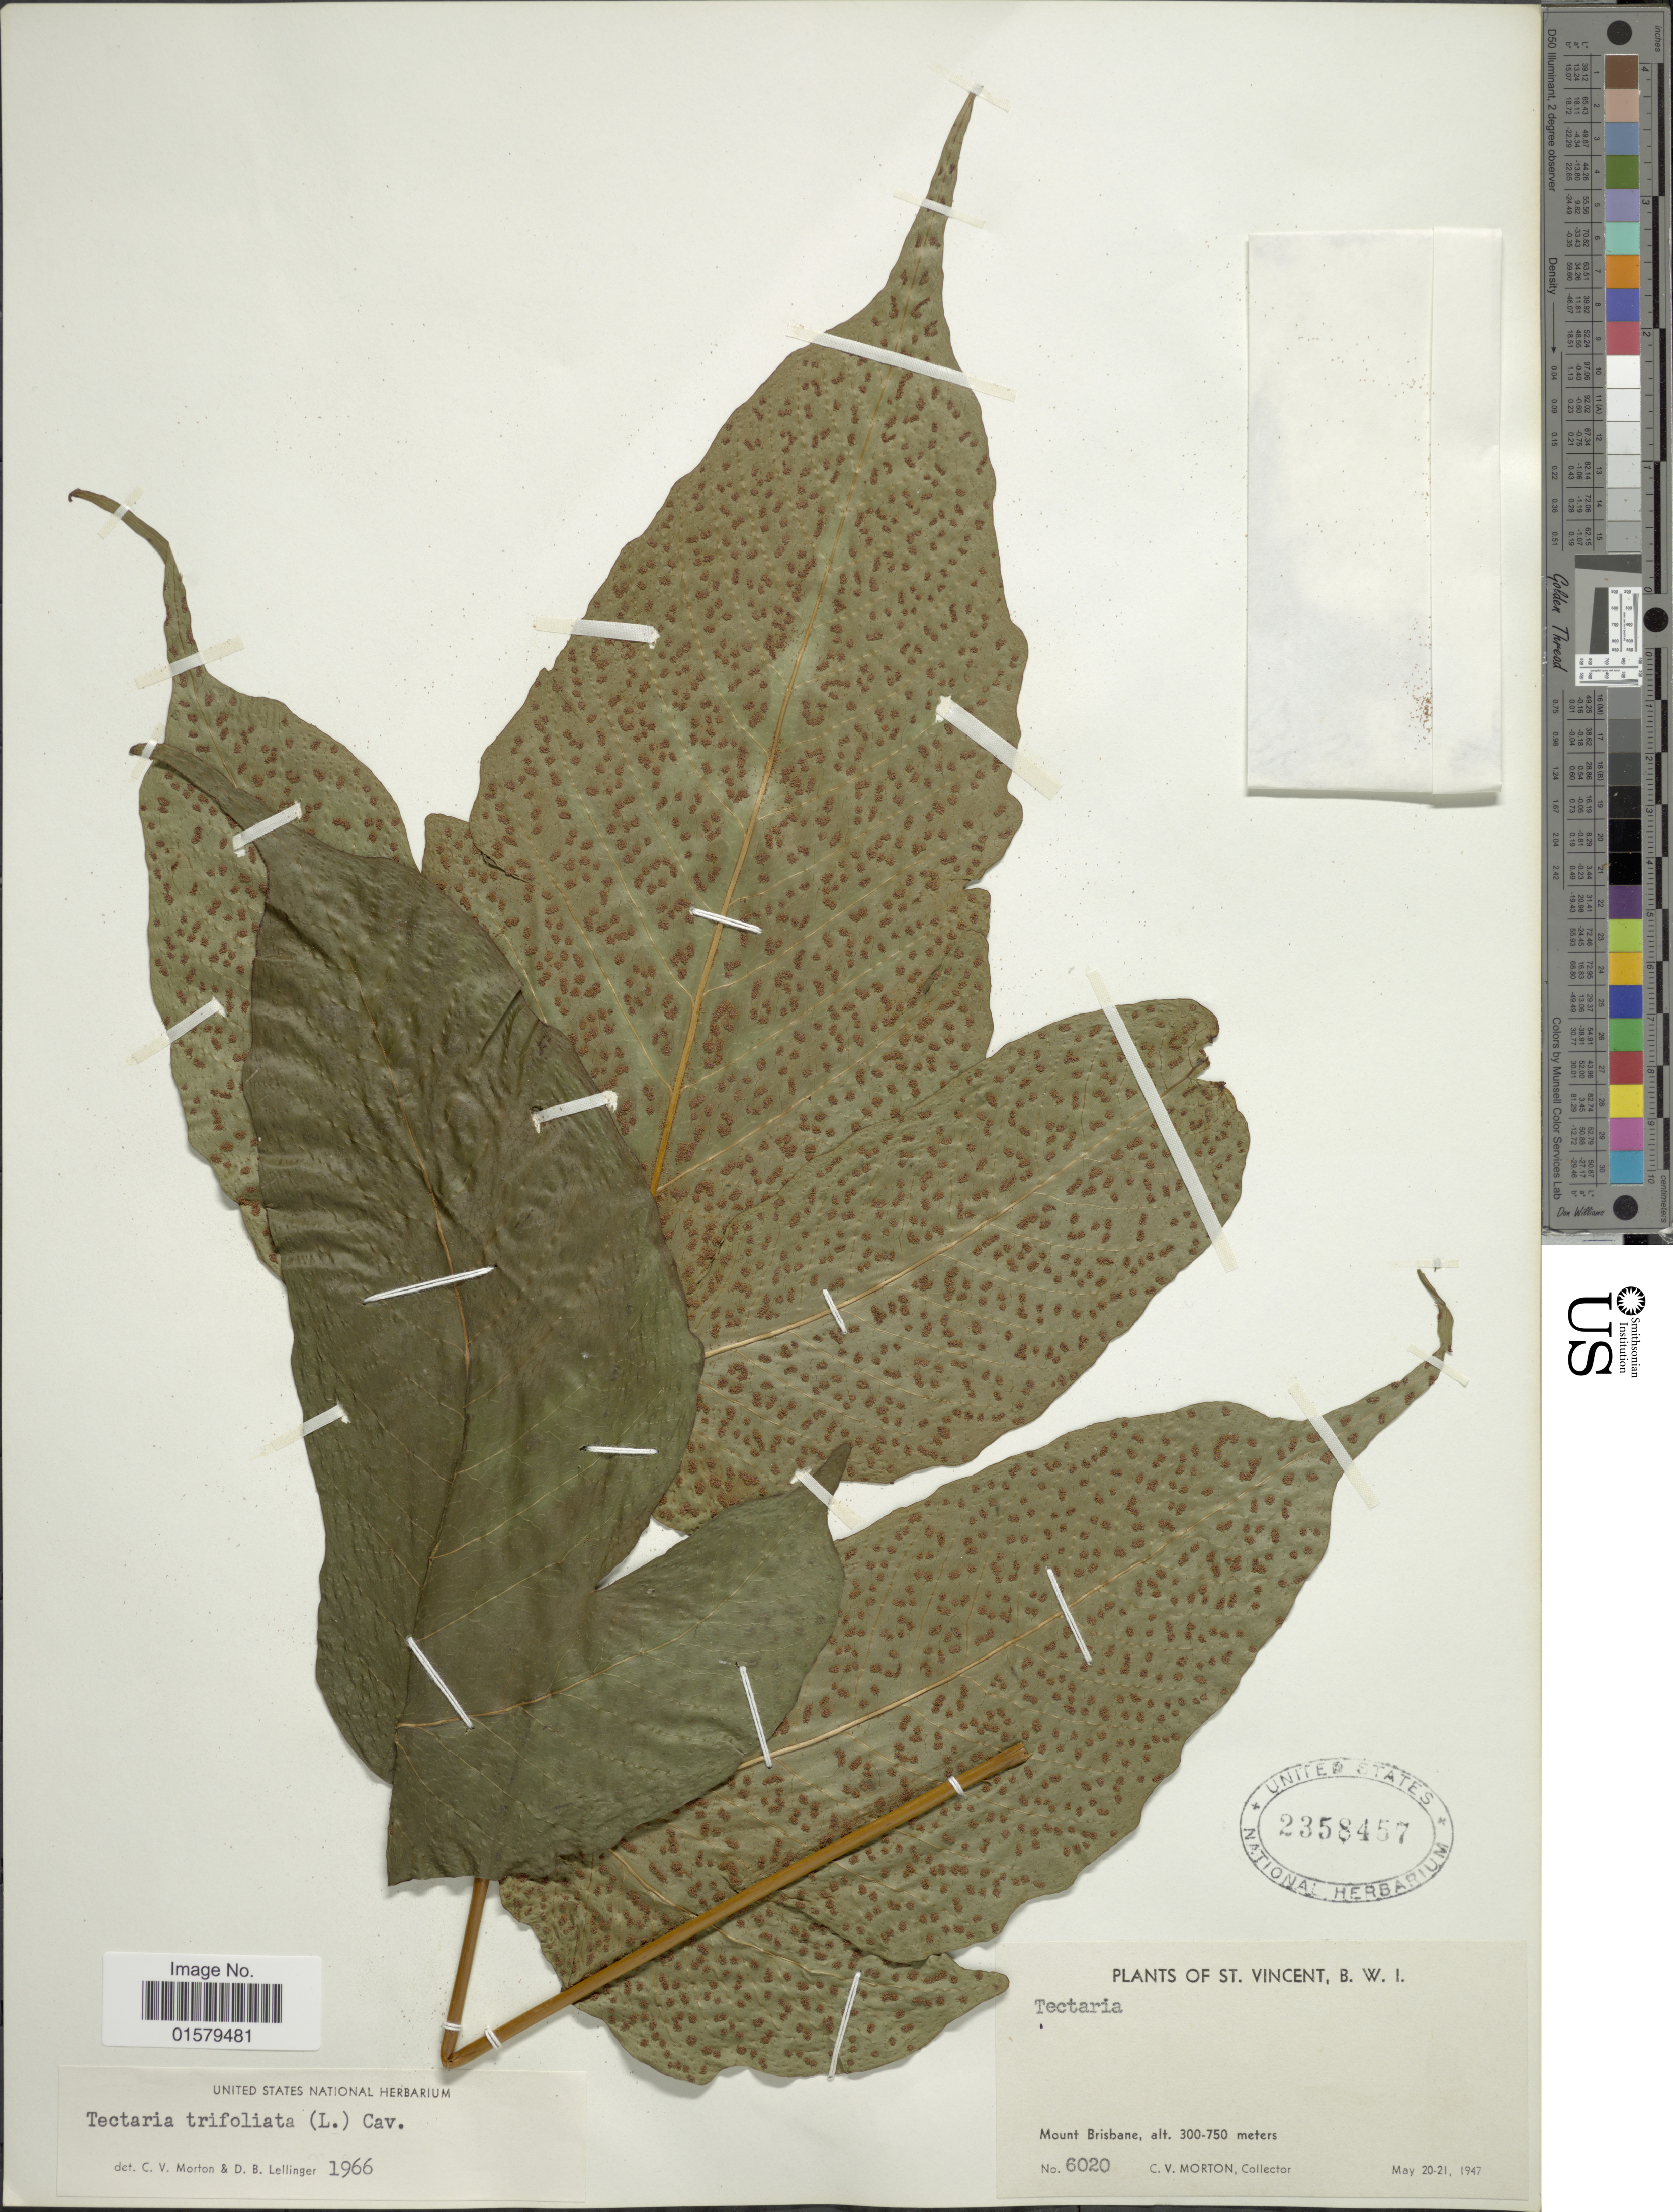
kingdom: Plantae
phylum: Tracheophyta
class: Polypodiopsida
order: Polypodiales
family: Tectariaceae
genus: Tectaria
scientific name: Tectaria trifoliata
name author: (L.) Cav.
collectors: C. V. Morton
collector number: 6020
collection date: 1947-05-20/1947-05-21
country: St. Vincent - Grenadines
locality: St. Vincent, Mount Brisbane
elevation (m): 300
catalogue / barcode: US 2358457